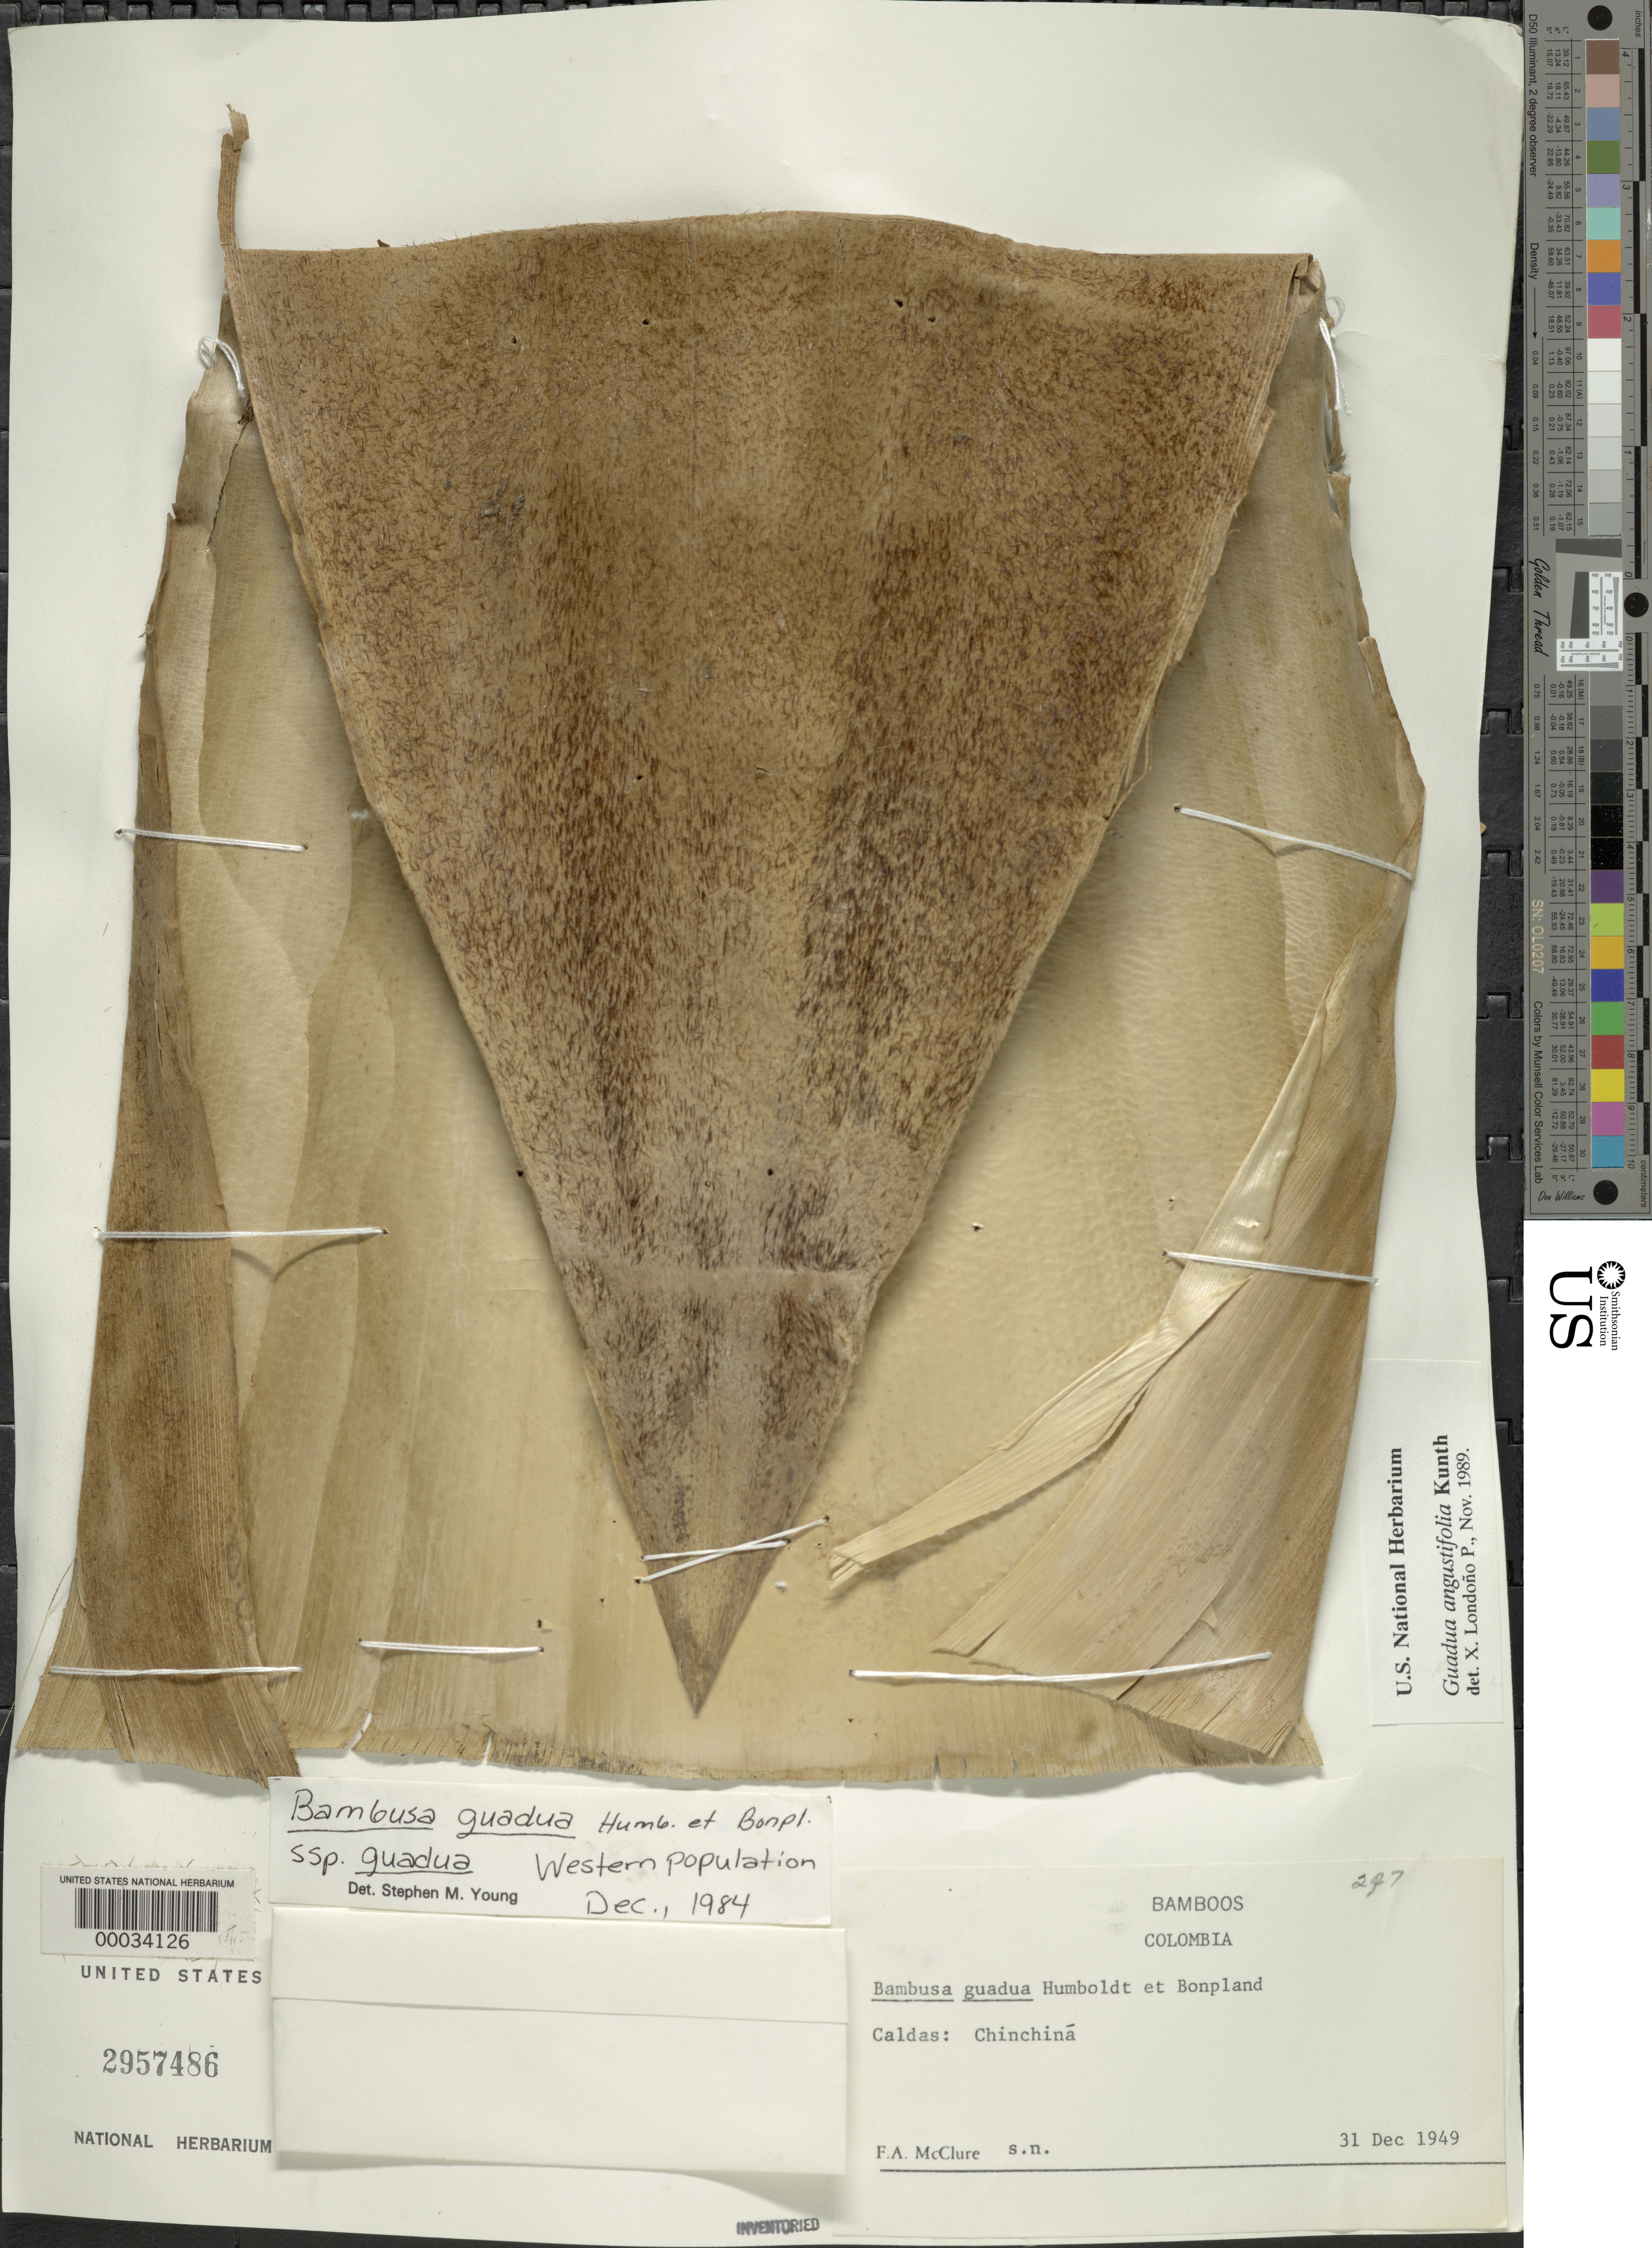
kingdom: Plantae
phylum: Tracheophyta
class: Liliopsida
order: Poales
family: Poaceae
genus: Guadua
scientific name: Guadua angustifolia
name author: Kunth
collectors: F. A. McClure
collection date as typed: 31 Dec 1949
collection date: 1949-12-31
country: Colombia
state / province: Caldas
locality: Chinchina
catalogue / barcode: US 2957486